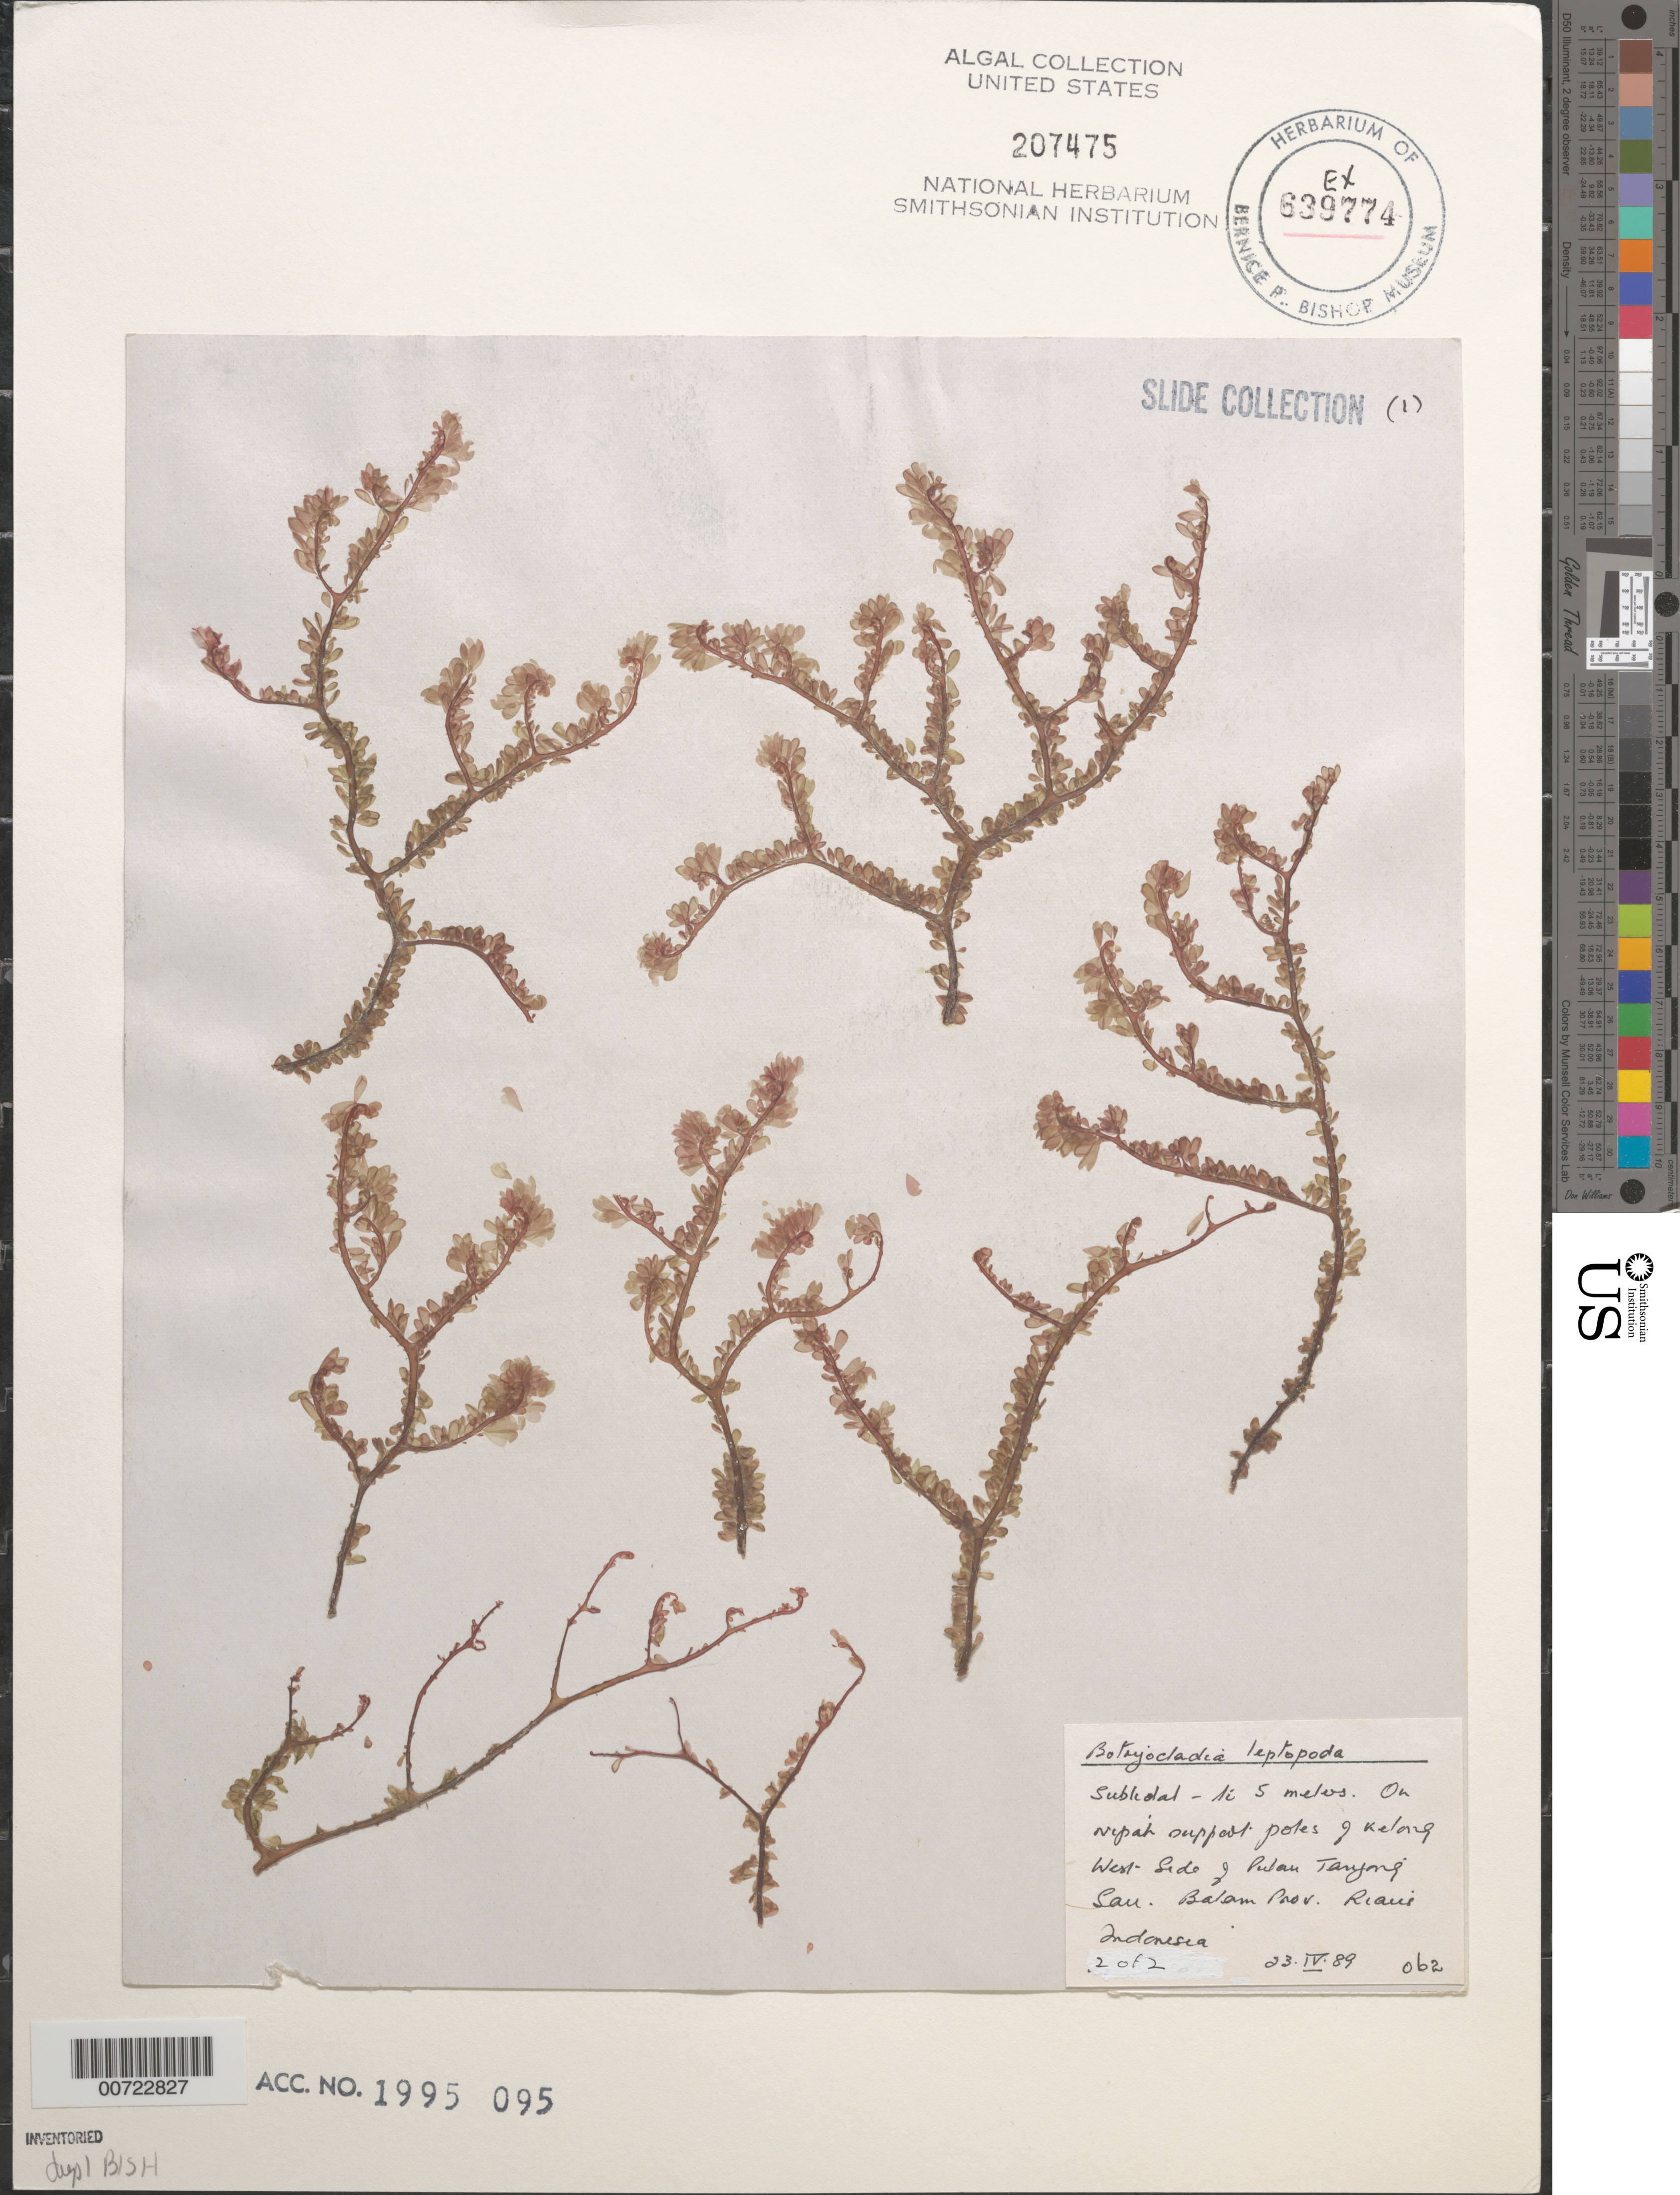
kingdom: Plantae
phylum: Rhodophyta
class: Florideophyceae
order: Rhodymeniales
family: Rhodymeniaceae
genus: Botryocladia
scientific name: Botryocladia leptopoda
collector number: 0b2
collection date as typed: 23 Apr 1989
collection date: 1989-04-23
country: Indonesia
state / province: Sumatra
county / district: Riau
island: Pulau Tanjung Sau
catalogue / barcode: US 207475